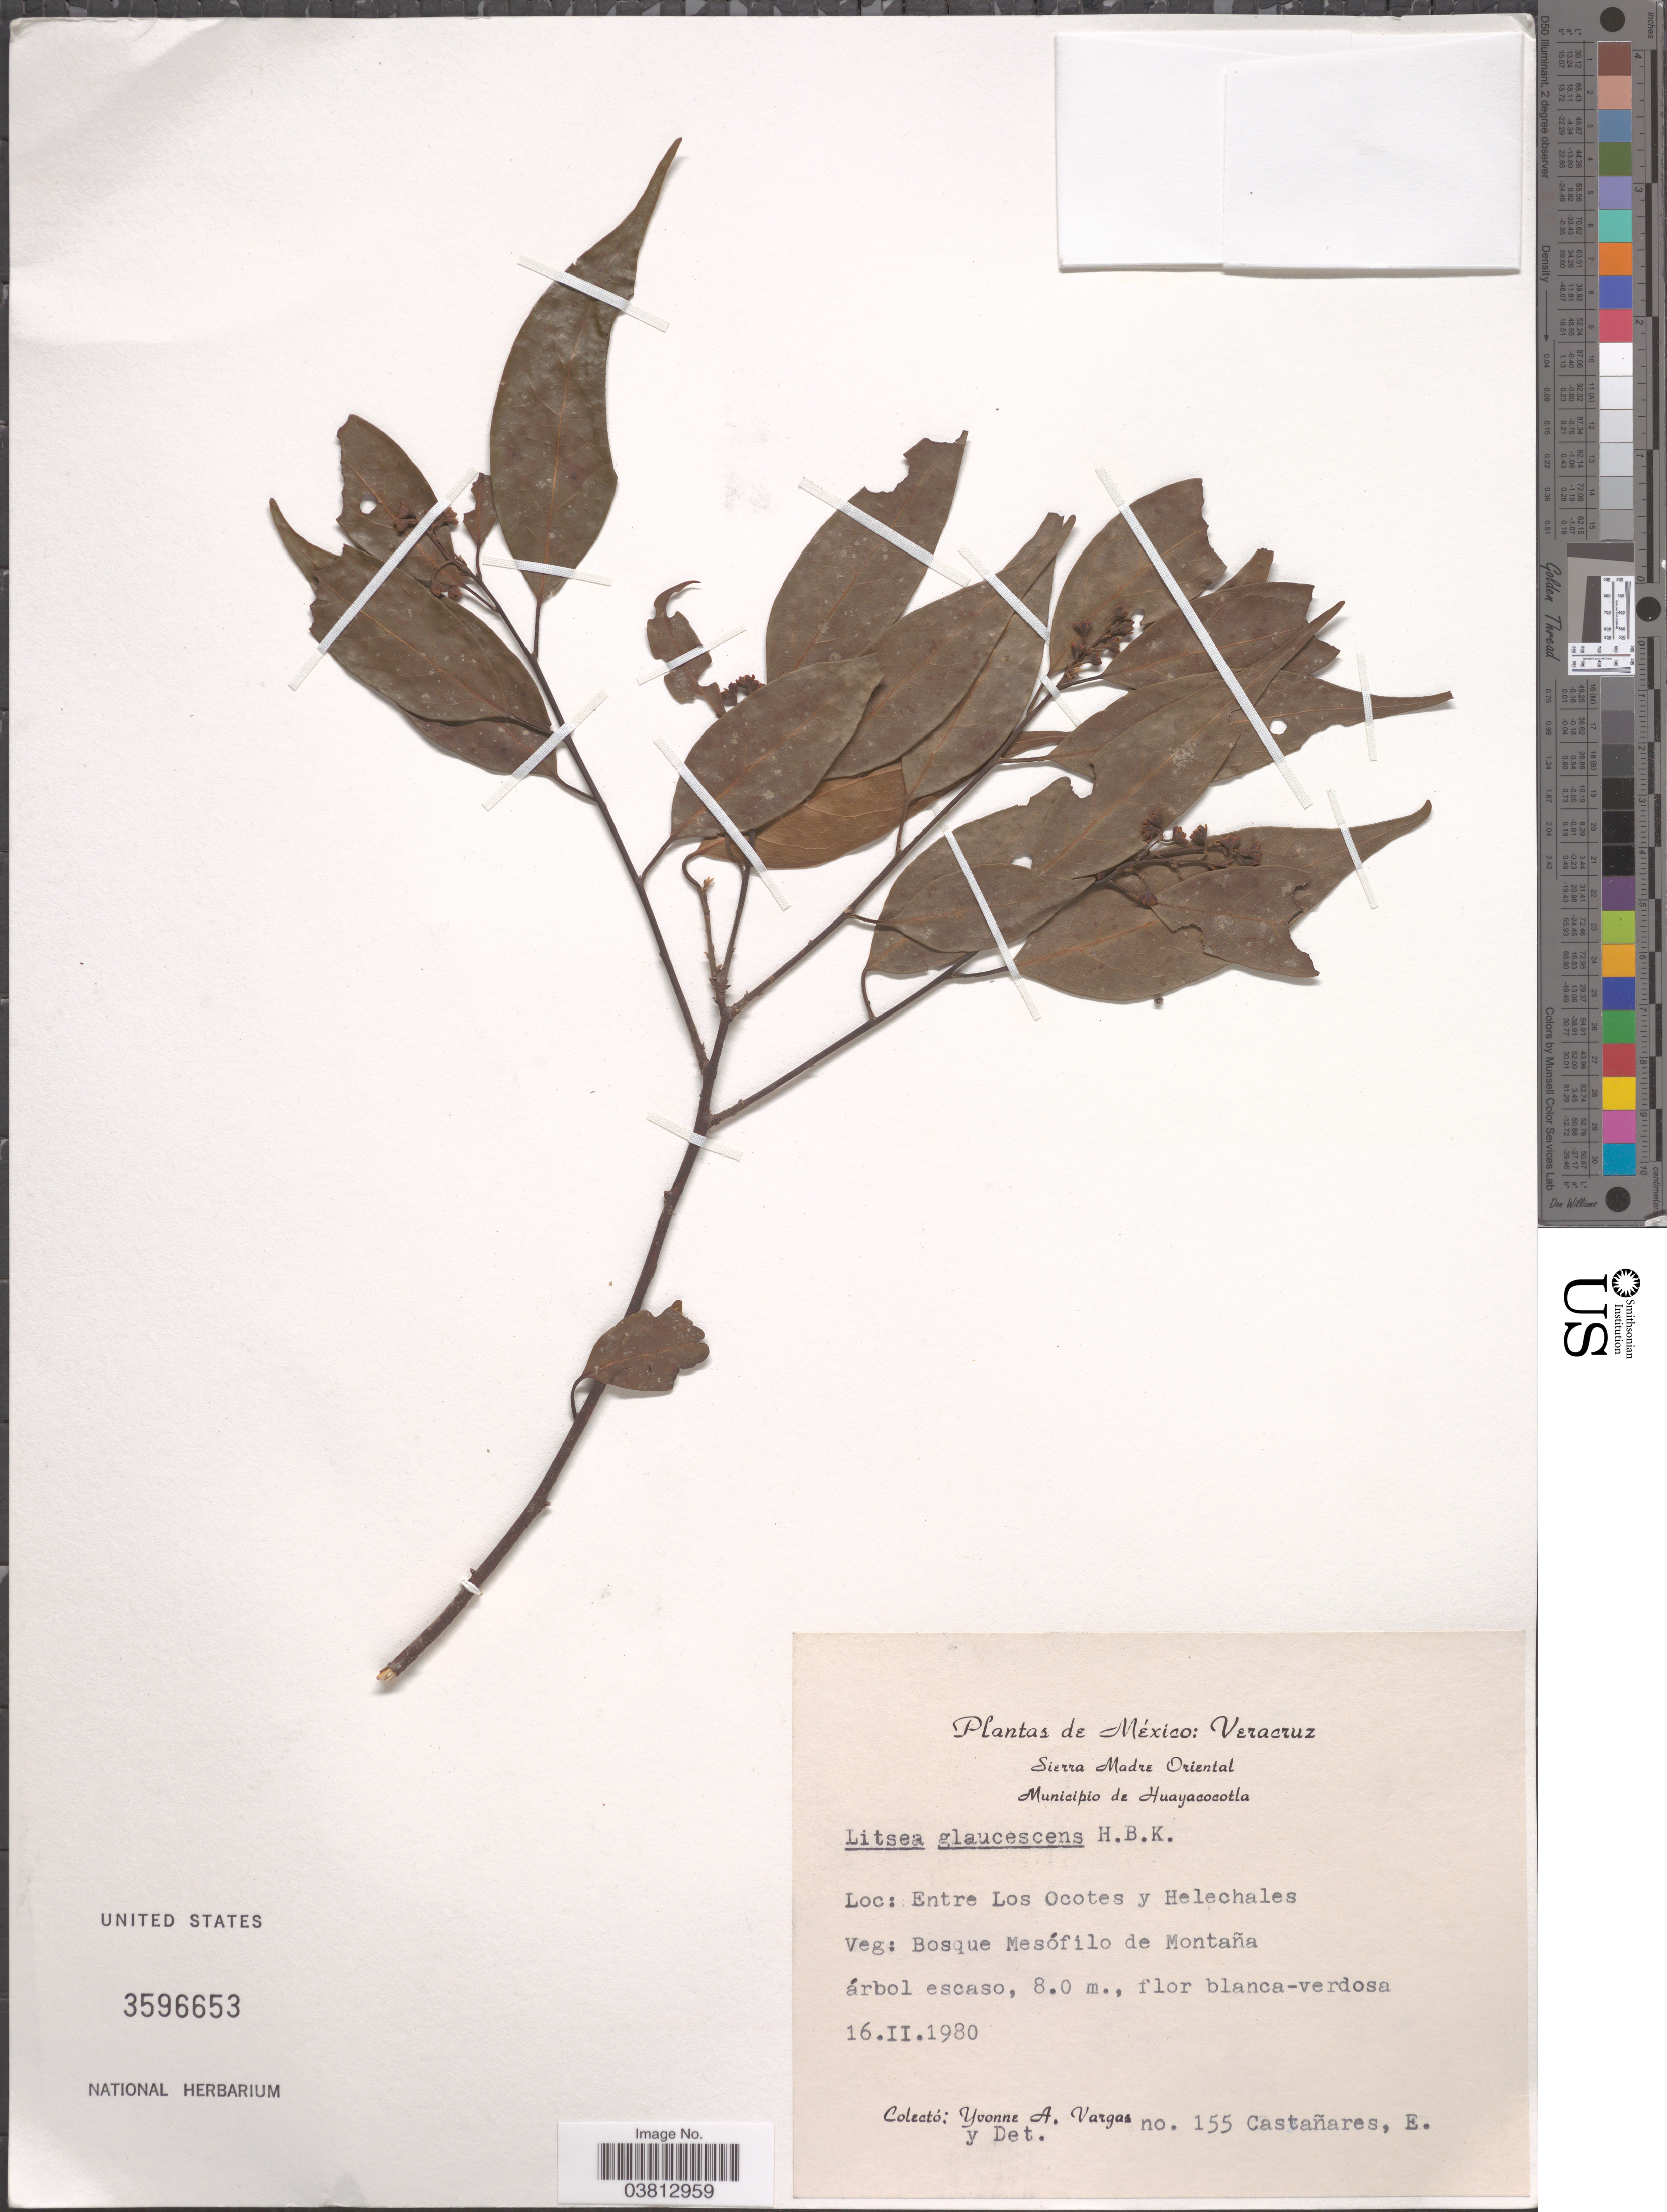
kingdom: Plantae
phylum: Tracheophyta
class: Magnoliopsida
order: Laurales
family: Lauraceae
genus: Litsea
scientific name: Litsea glaucescens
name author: Kunth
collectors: Y. Vargas & E. Castañares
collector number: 155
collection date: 1980-02-16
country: Mexico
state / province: Veracruz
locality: Veracruz. Sierra Madre Oriental. Municipio de Huayacocotla. Entre Los Ocotes y Helechales.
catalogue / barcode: US 3596653